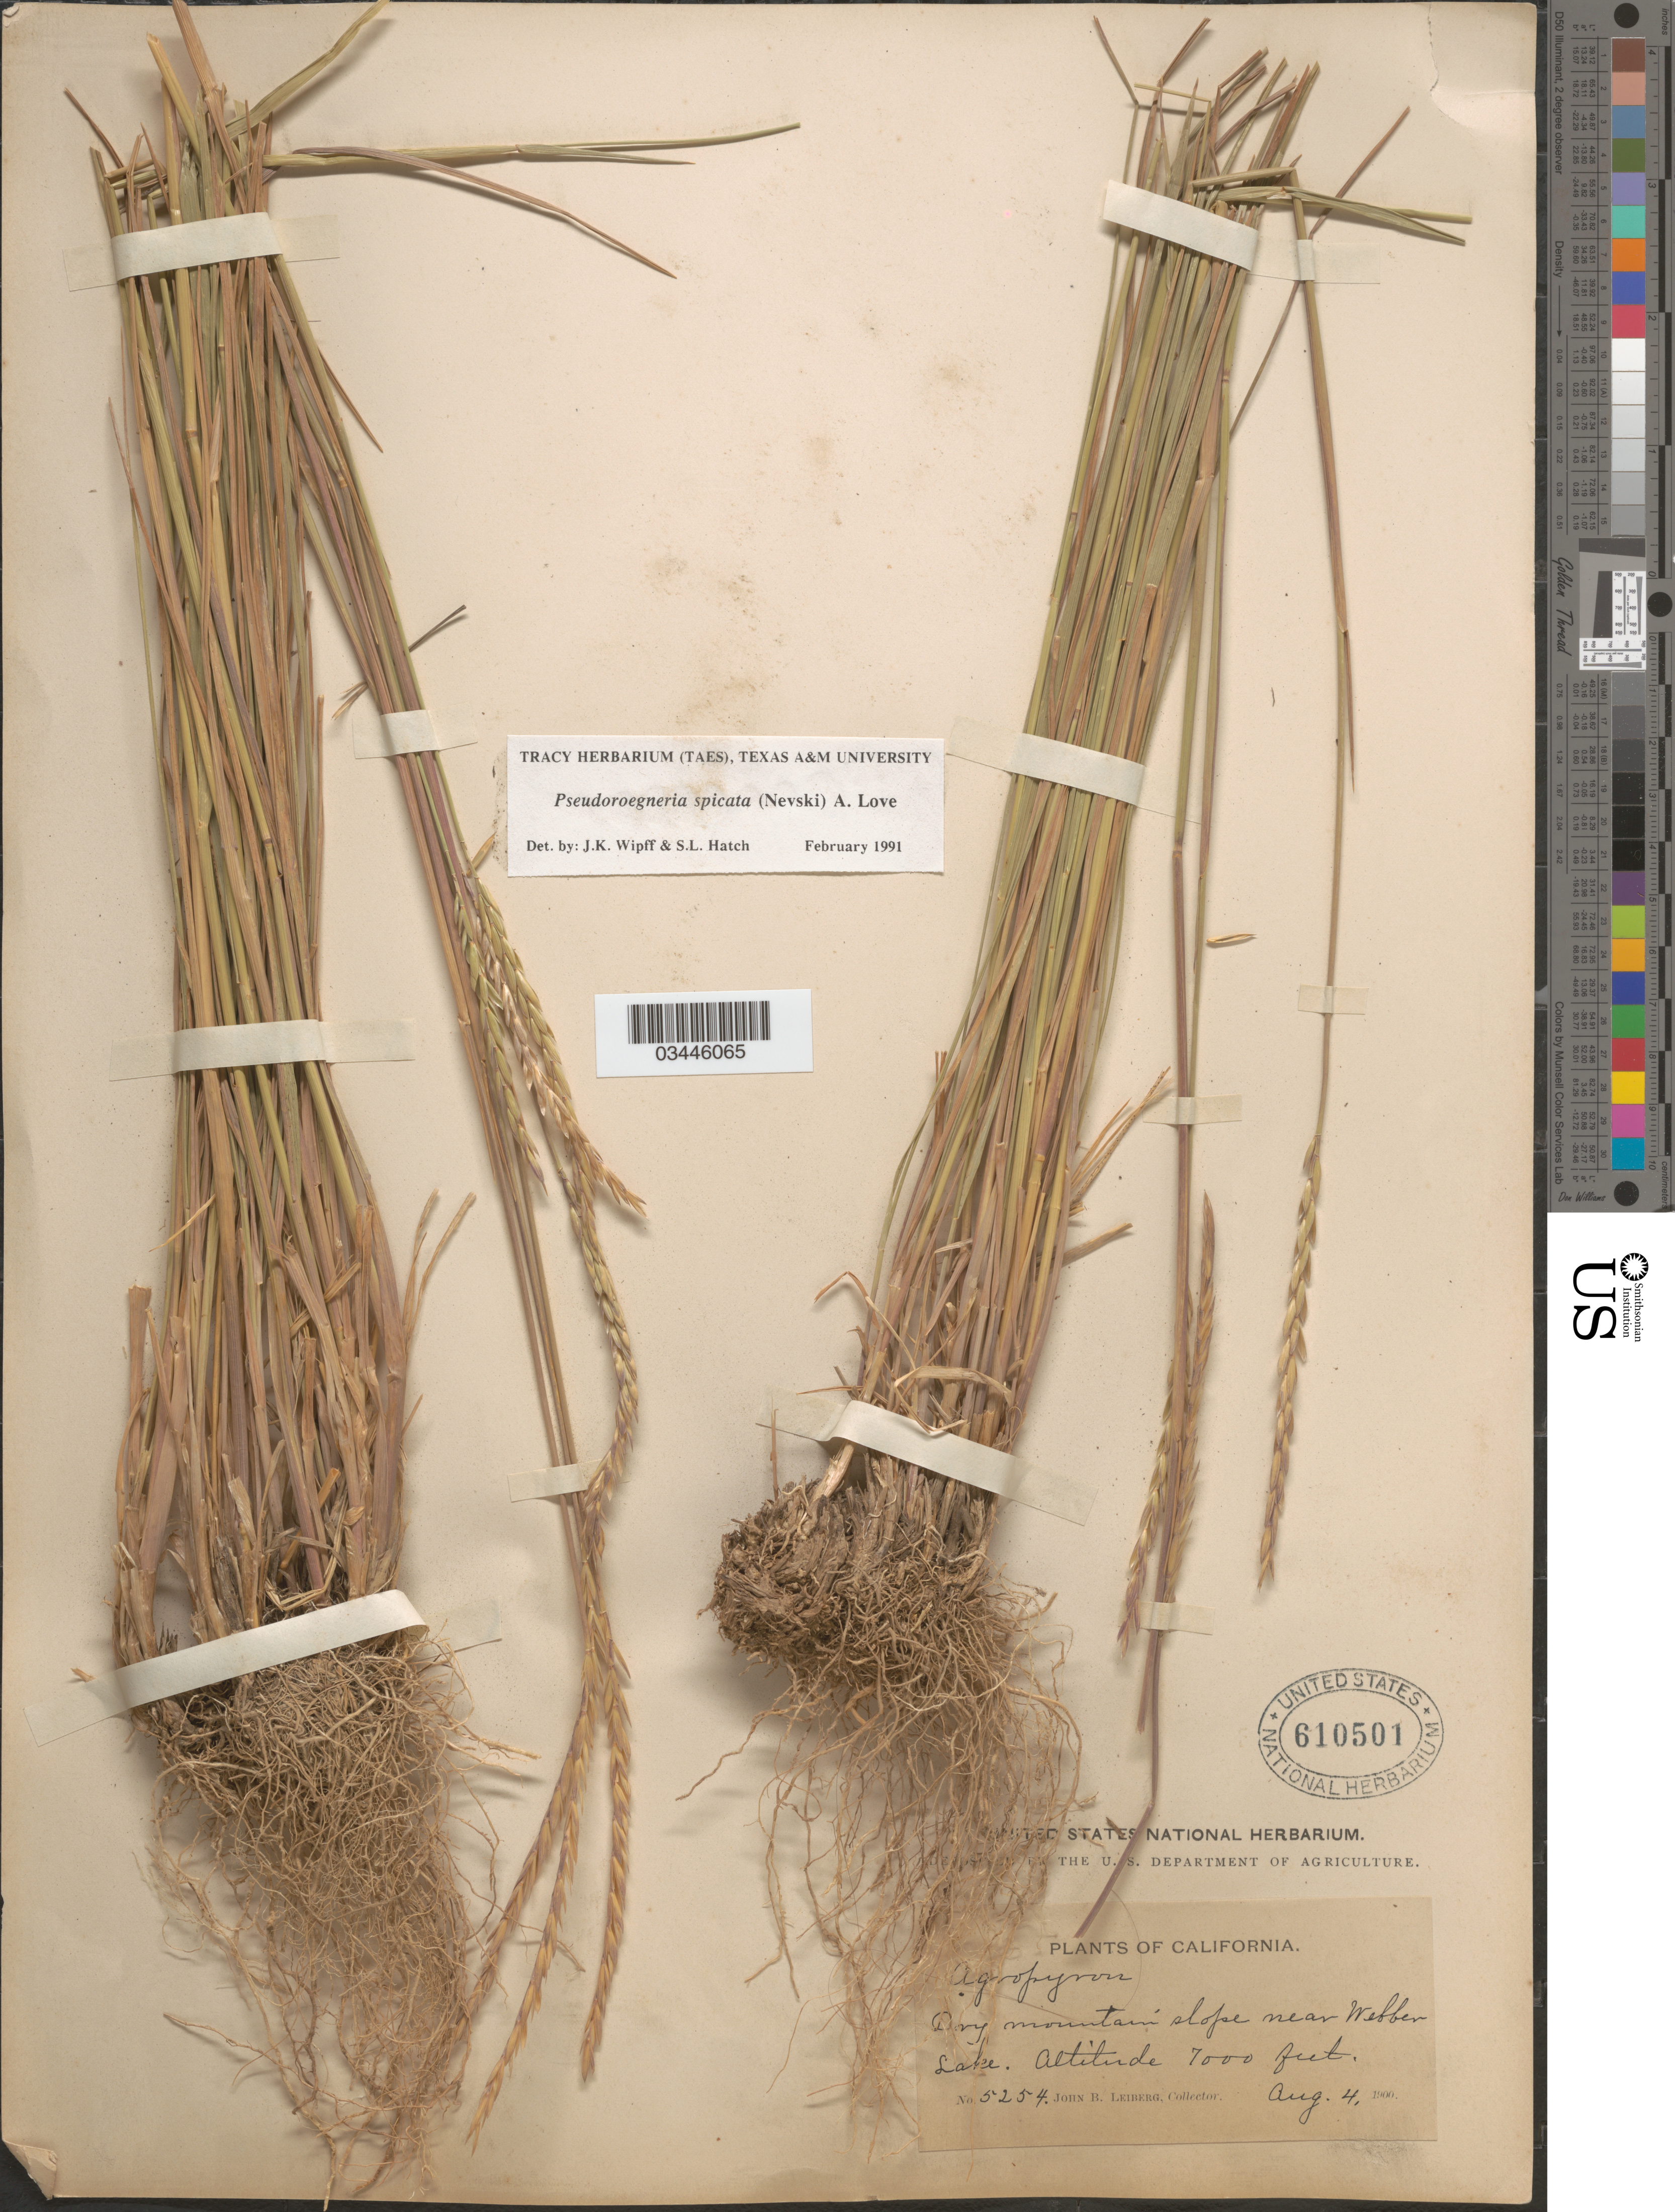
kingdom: Plantae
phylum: Tracheophyta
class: Liliopsida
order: Poales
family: Poaceae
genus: Pseudoroegneria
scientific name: Pseudoroegneria spicata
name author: (Pursh) Á. Löve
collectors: J. B. Leiberg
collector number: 5254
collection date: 1900-08-04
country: United States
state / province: California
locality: Dry mountain slope near Webber Lake.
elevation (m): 2134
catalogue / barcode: US 610501